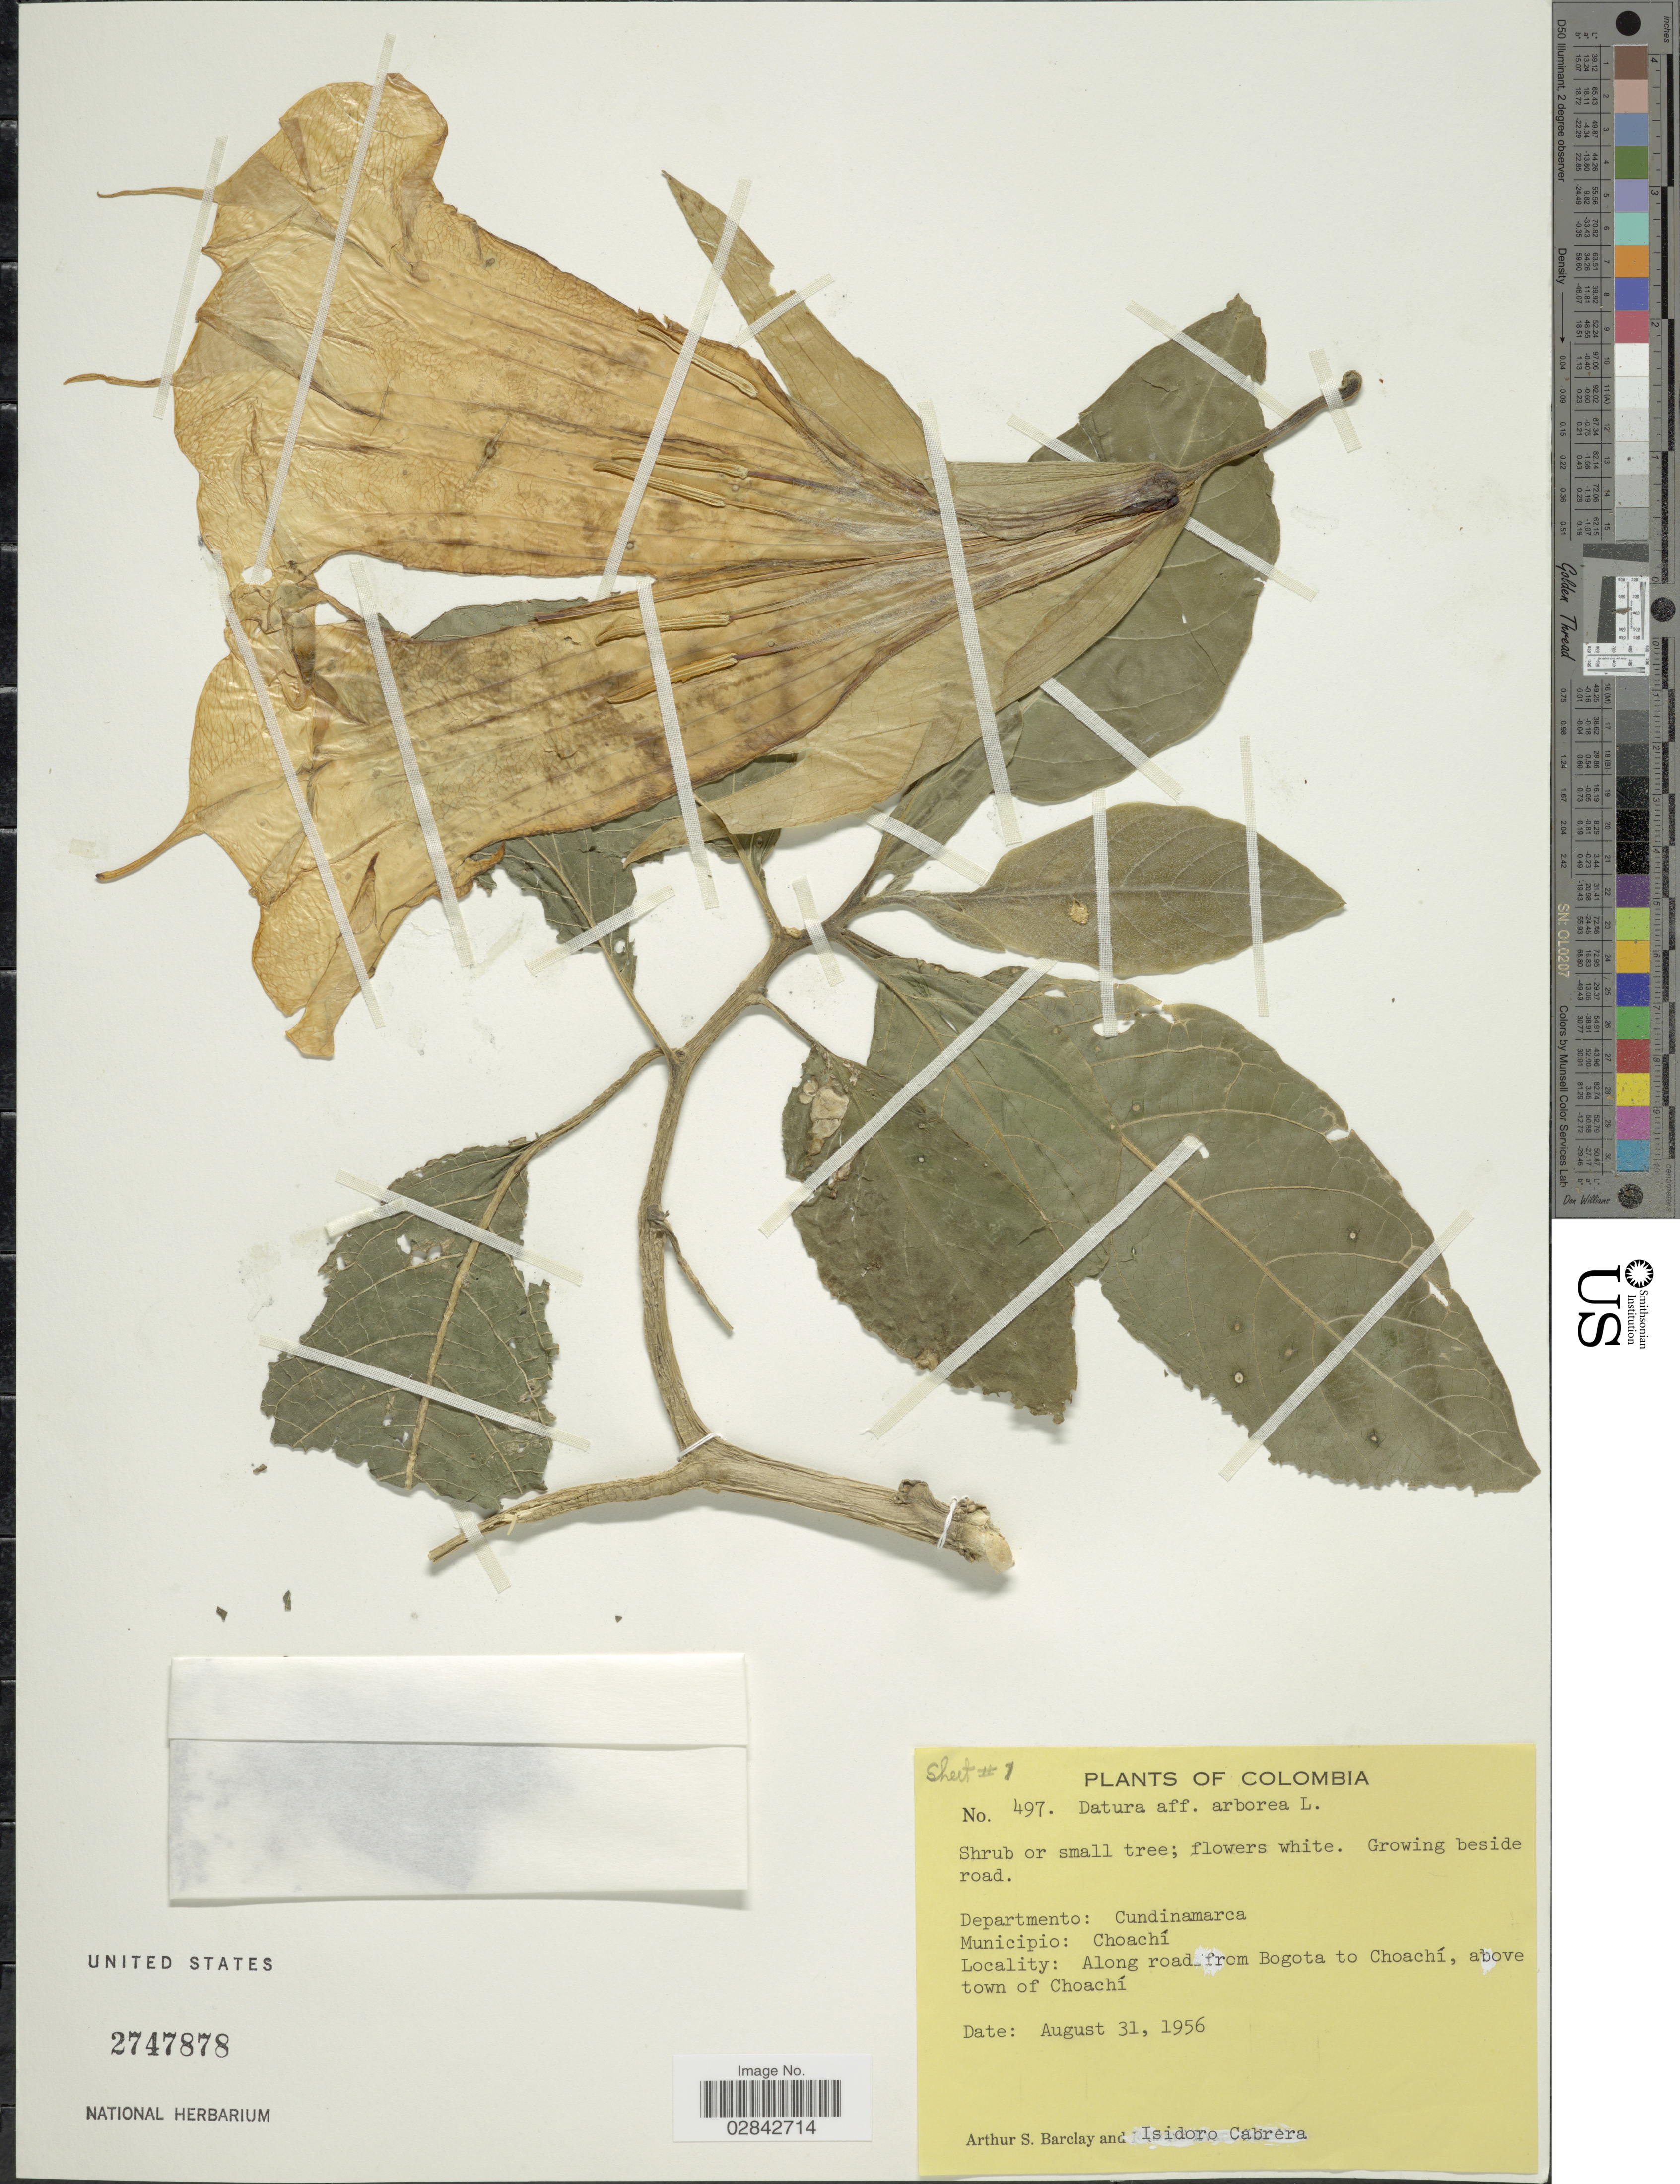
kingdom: Plantae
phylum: Tracheophyta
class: Magnoliopsida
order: Solanales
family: Solanaceae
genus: Brugmansia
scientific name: Brugmansia arborea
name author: (L.) Lagerh.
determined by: (US) Smithsonian Institution - National Museum of Natural History - Department of Botany (UNITED STATES)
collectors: A. S. Barclay & I. Cabrera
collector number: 497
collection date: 1956-08-31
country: Colombia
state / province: Cundinamarca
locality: Departmento: Cundinamarca. Municipio: Choachí. Along road from Bogota to Choachí, above town of Choachí.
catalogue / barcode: US 2747878